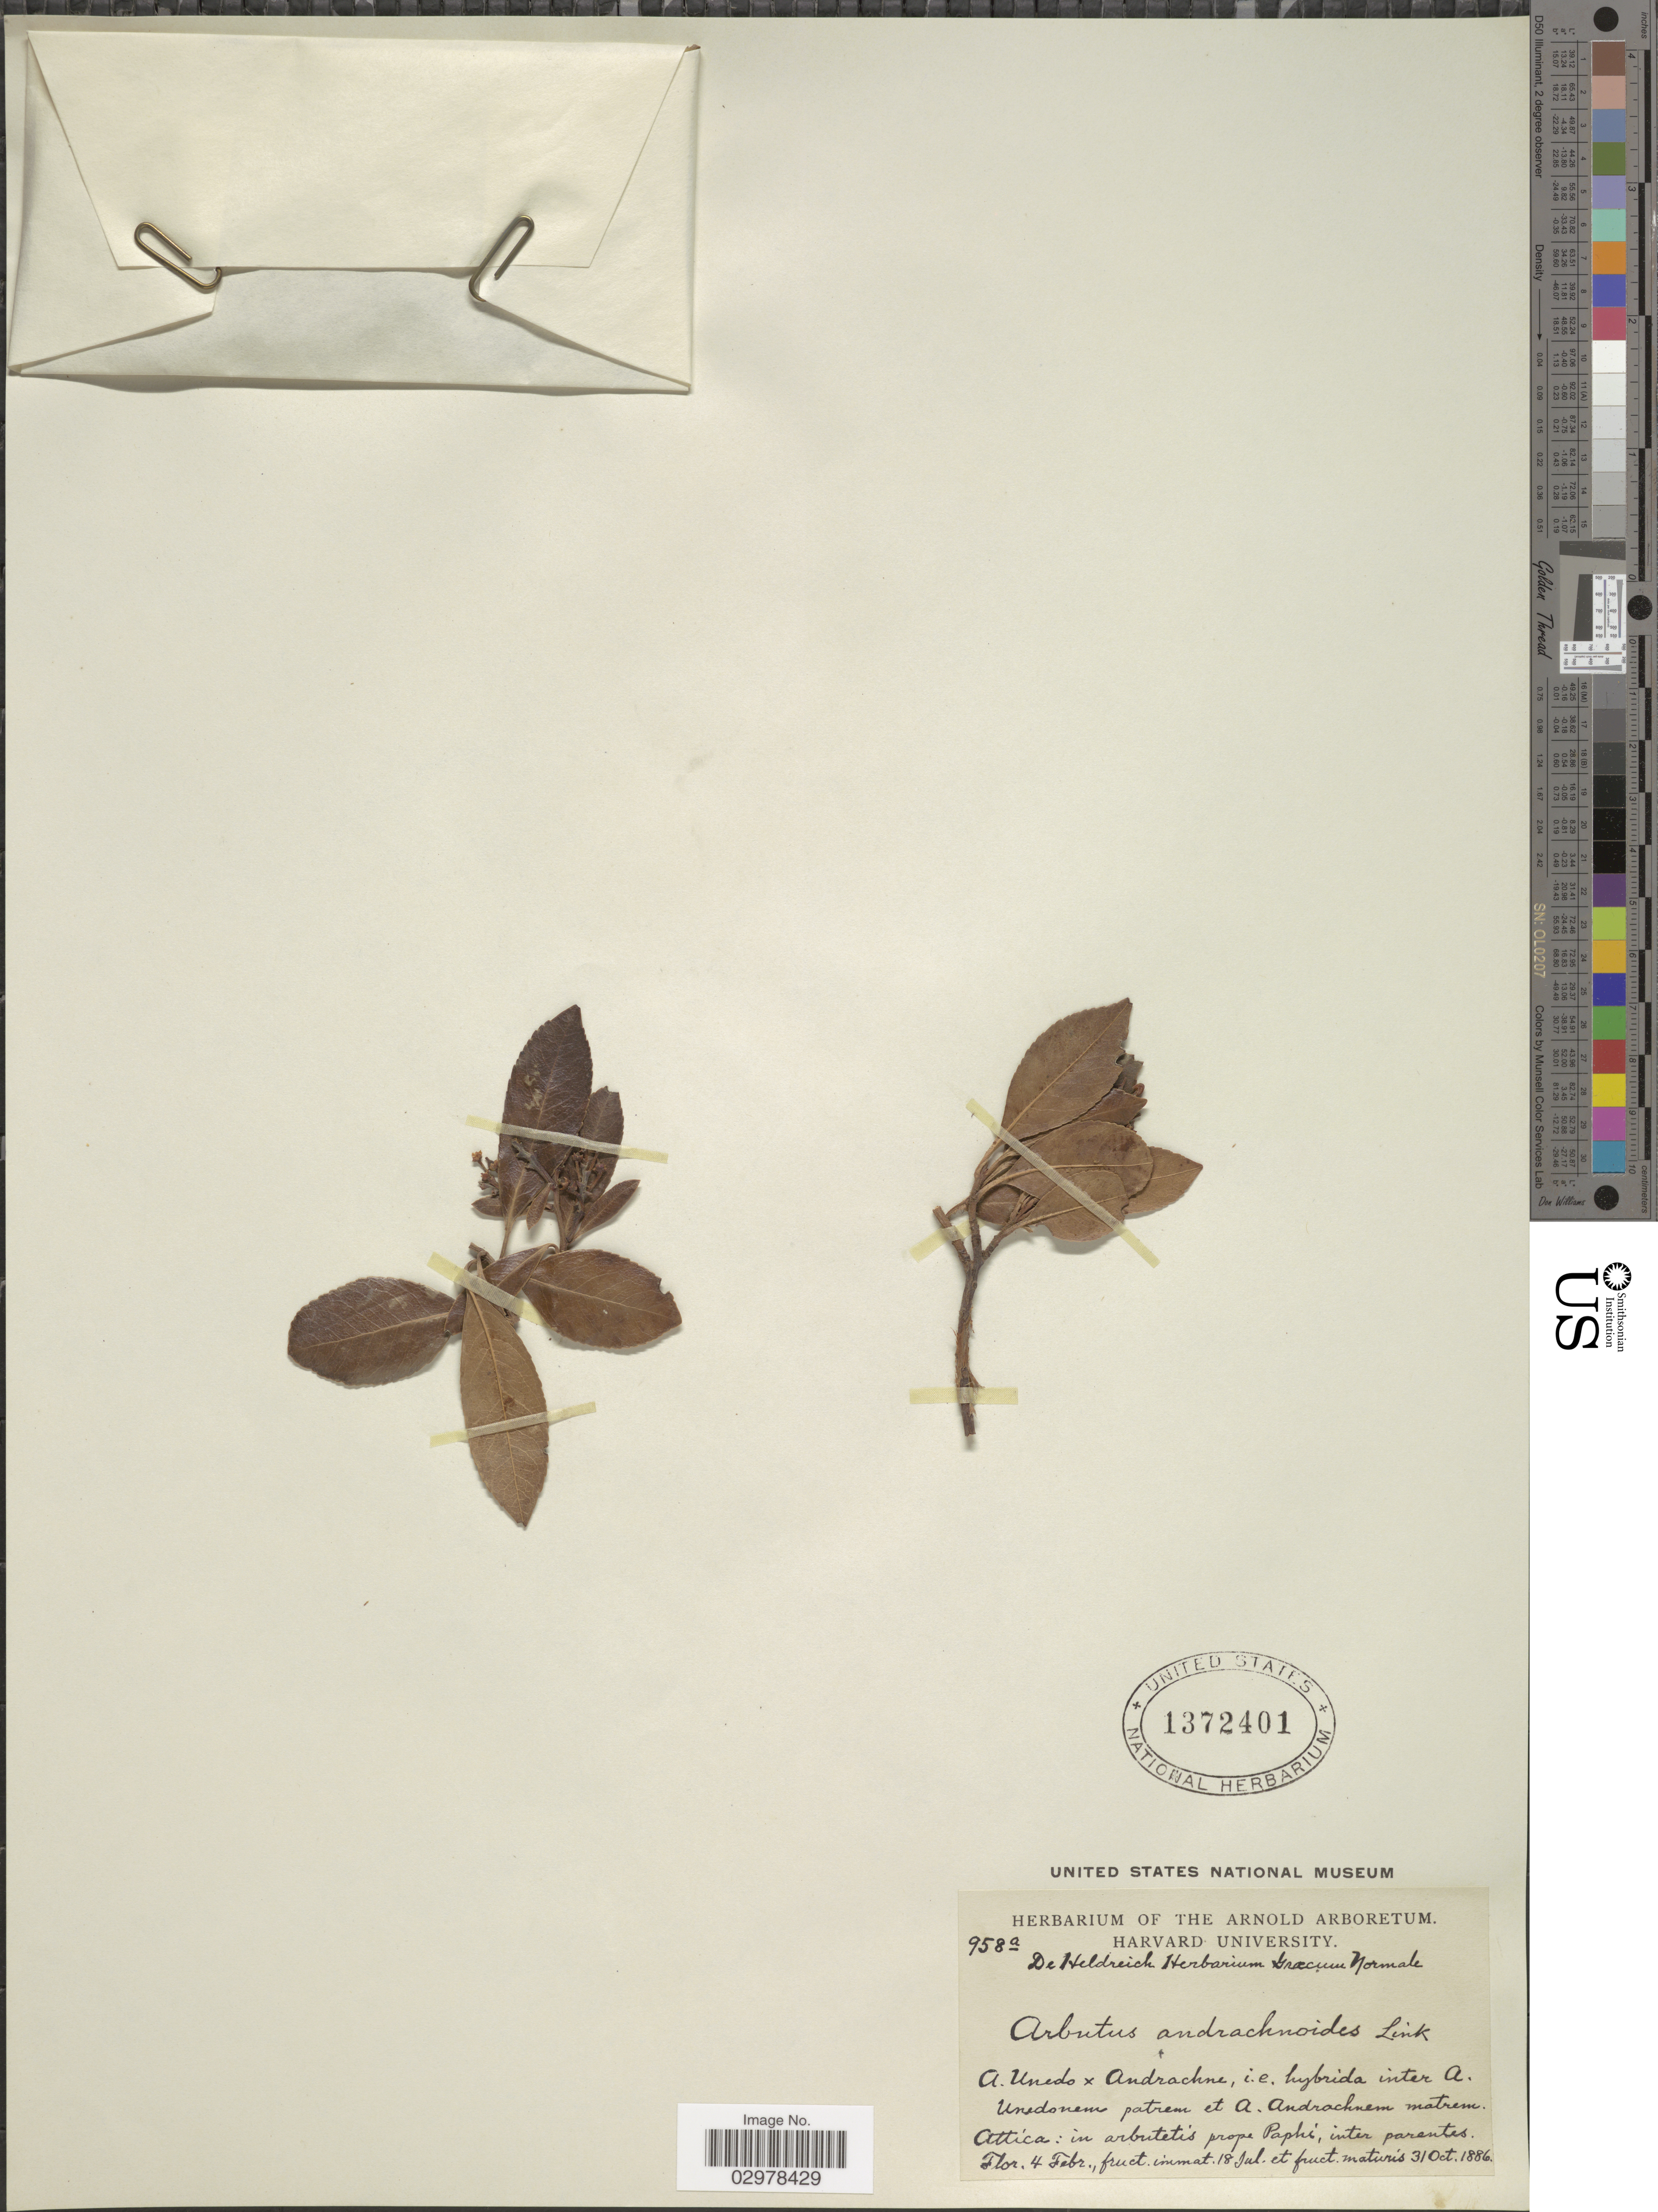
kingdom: Plantae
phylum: Tracheophyta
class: Magnoliopsida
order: Ericales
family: Ericaceae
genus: Arbutus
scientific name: Arbutus x andrachnoides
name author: Link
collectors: ex Arnold Arboretum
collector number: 958a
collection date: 1886-10-31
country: Greece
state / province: Attica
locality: In arbutetis prope Paphi, inter parentes.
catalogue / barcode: US 1372401